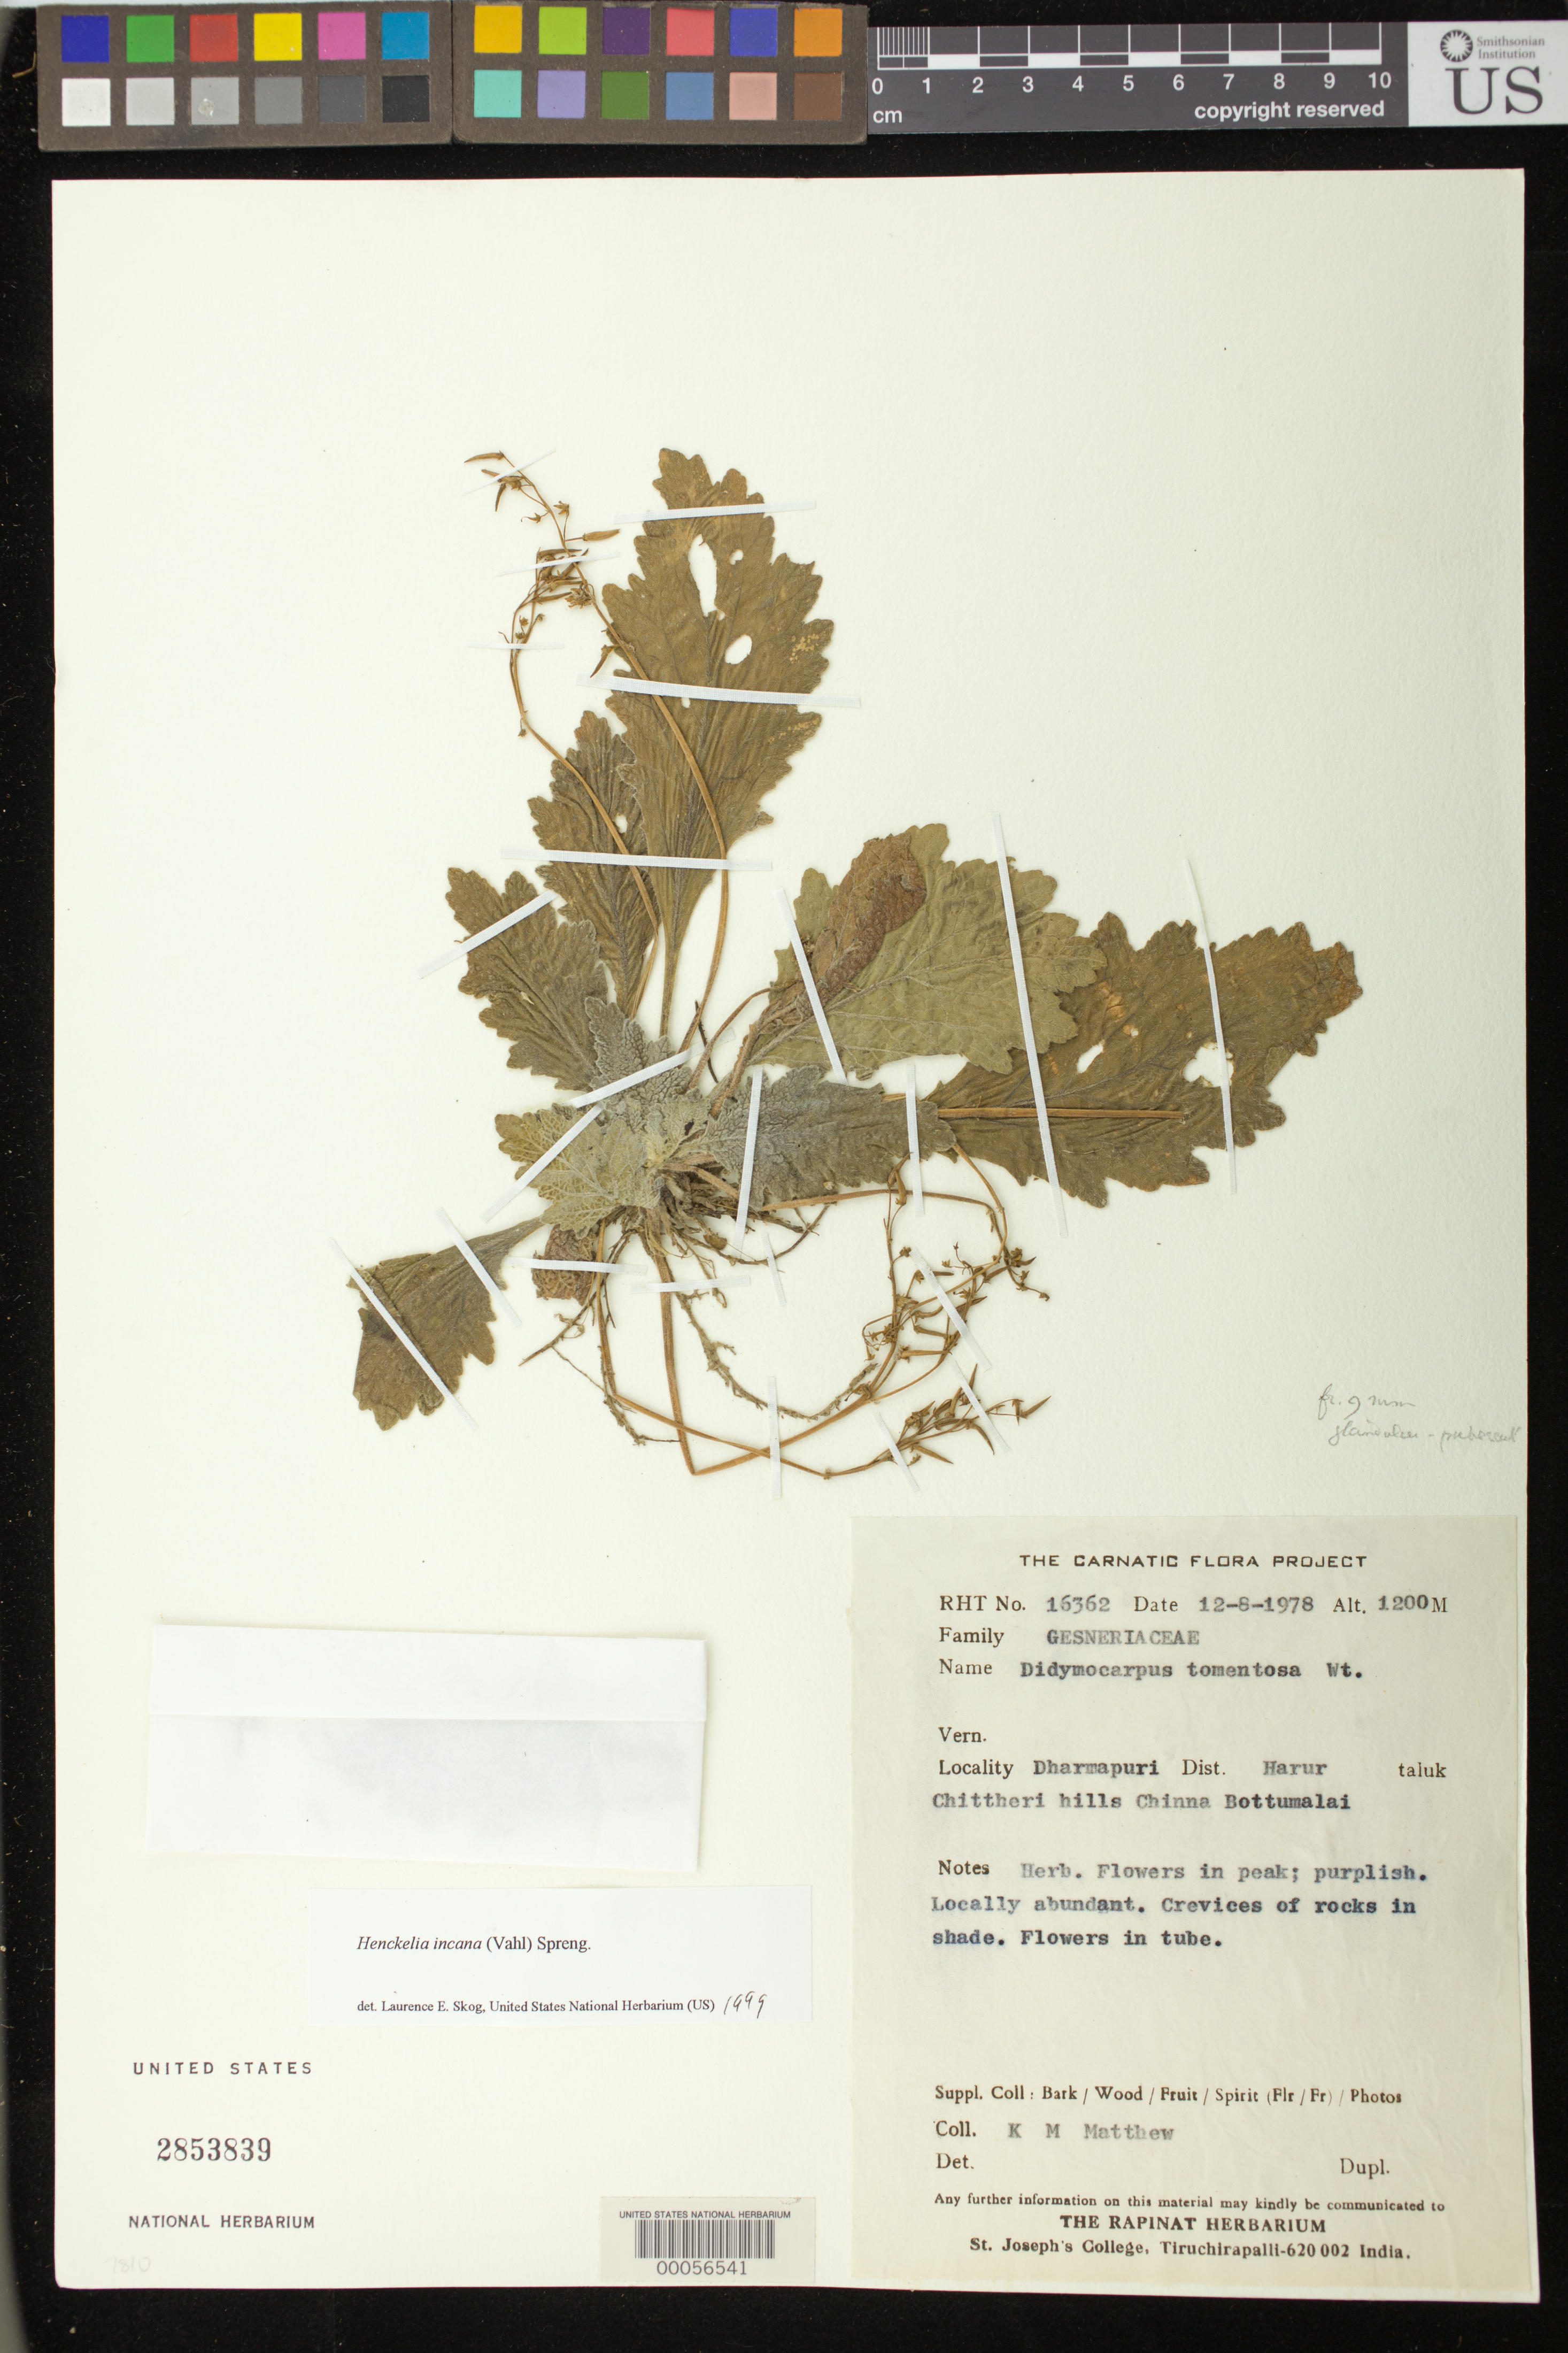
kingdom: Plantae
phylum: Tracheophyta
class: Magnoliopsida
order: Lamiales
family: Gesneriaceae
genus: Henckelia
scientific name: Henckelia incana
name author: (Vahl) Spreng.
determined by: Skog, Laurence E.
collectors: K. M. Matthew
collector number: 16362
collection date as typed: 12 Aug 1978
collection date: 1978-08-12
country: India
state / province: Tamil Nadu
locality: Dharmapuri, chittheri hills, chinna bottumalai. Harur.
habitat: On crevices of rock in shade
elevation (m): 1200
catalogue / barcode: US 2853839